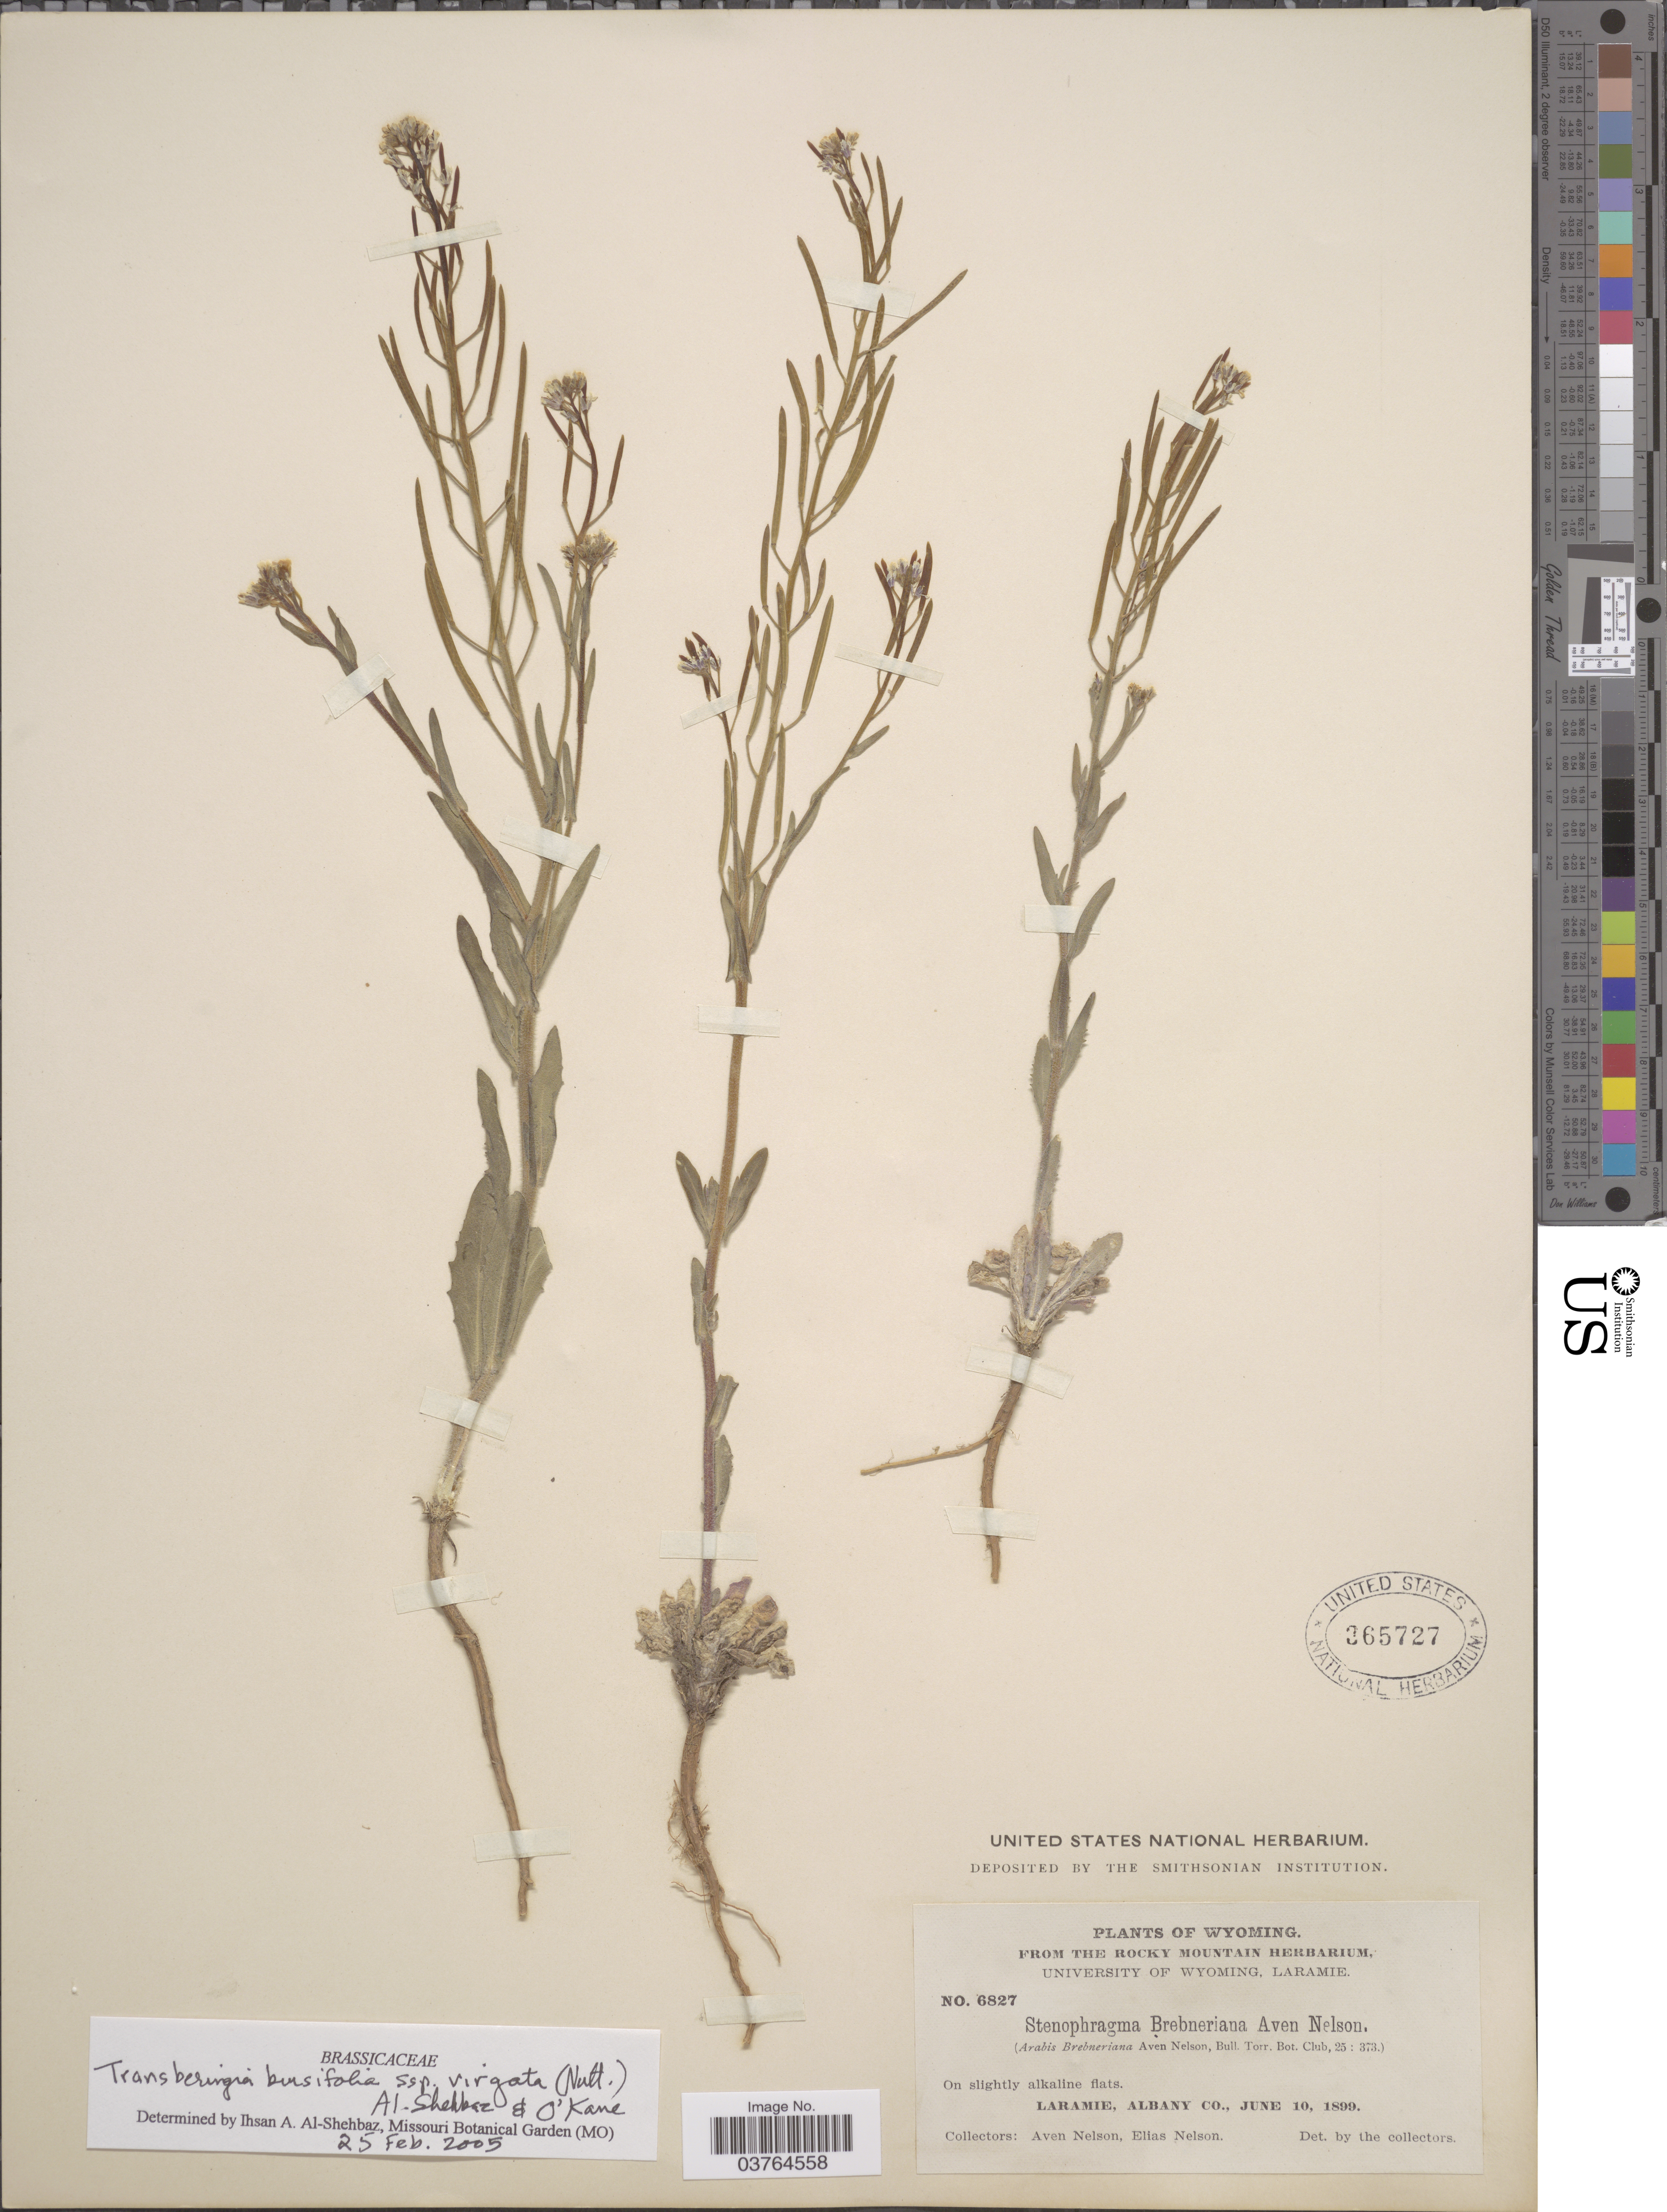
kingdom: Plantae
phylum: Tracheophyta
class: Magnoliopsida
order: Brassicales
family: Brassicaceae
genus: Transberingia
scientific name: Transberingia bursifolia subsp. virgata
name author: (Nutt.) Al-Shehbaz & O'Kane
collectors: A. Nelson & E. Nelson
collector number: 6827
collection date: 1899-06-10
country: United States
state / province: Wyoming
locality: Laramie, Albany Co.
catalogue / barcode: US 365727